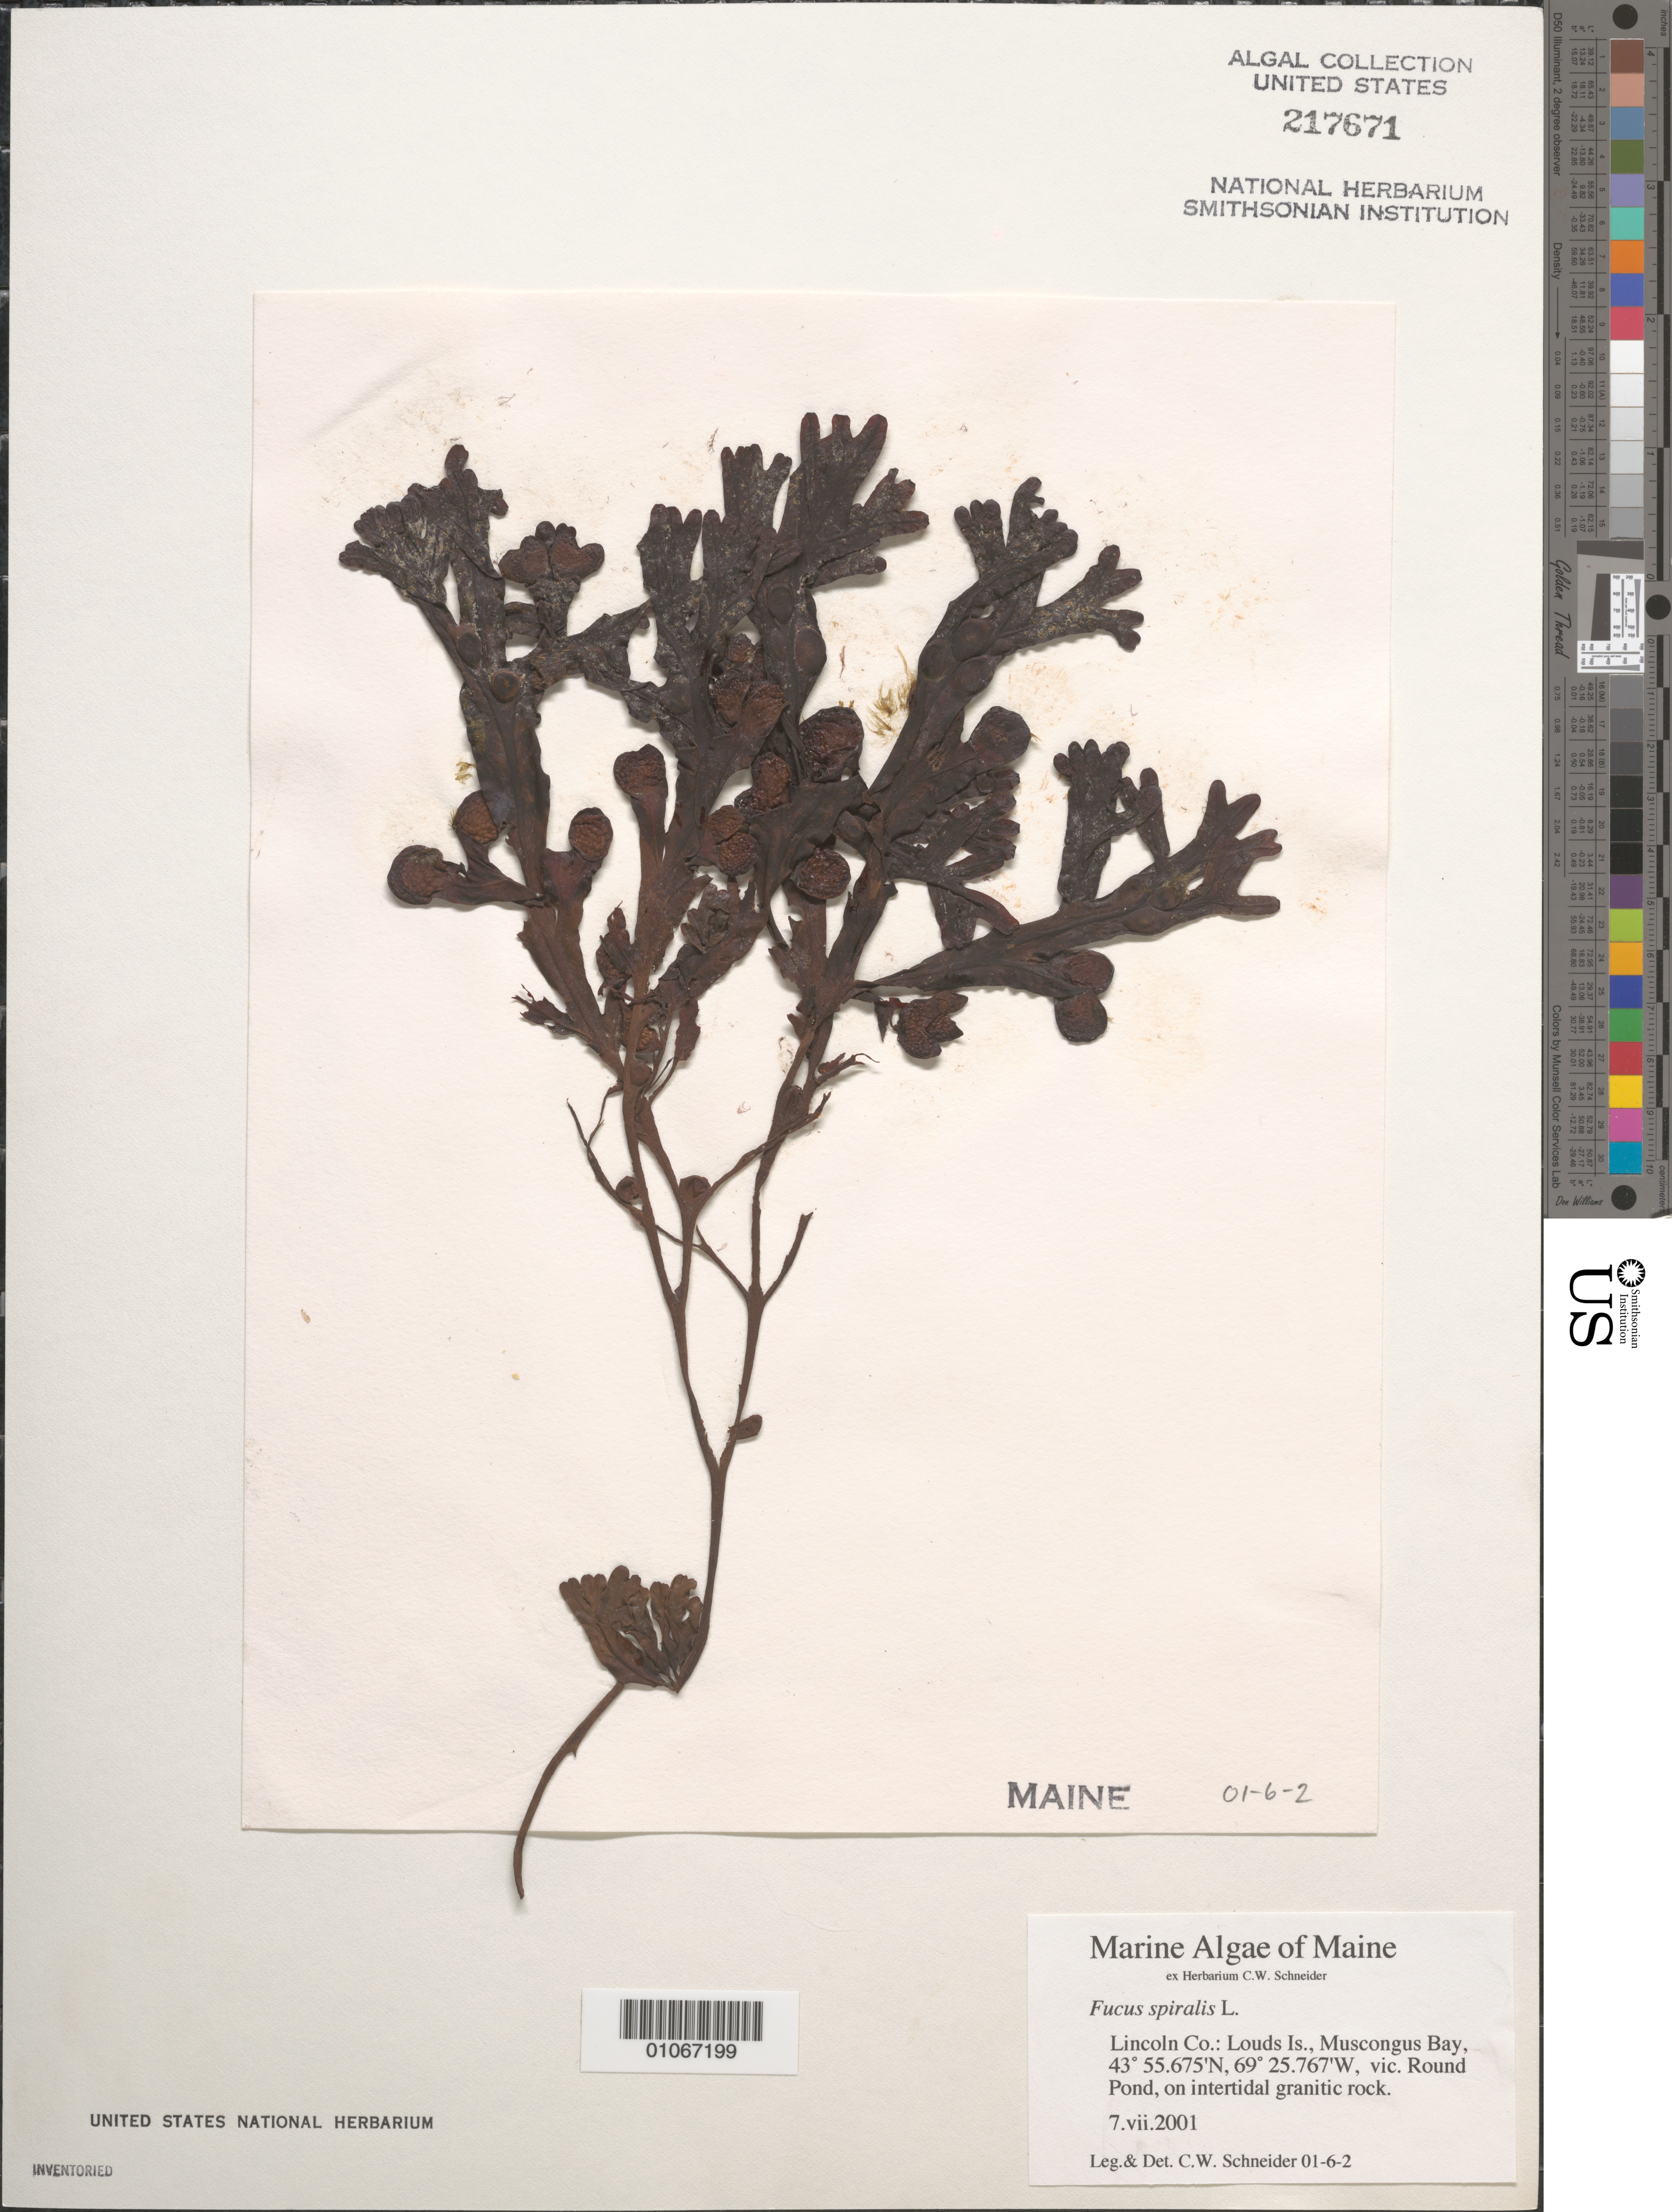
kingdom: Chromista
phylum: Ochrophyta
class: Phaeophyceae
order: Fucales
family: Fucaceae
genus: Fucus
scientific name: Fucus spiralis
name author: L.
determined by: Schneider, C. W.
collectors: C. W. Schneider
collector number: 01-6-2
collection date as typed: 07 Jul 2001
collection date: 2001-07-07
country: United States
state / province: Maine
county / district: Lincoln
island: Louds Island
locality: Muscongus Bay, vicinity of Round Pond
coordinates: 43 55.675'N, 69 25.767'W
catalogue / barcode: US 217671